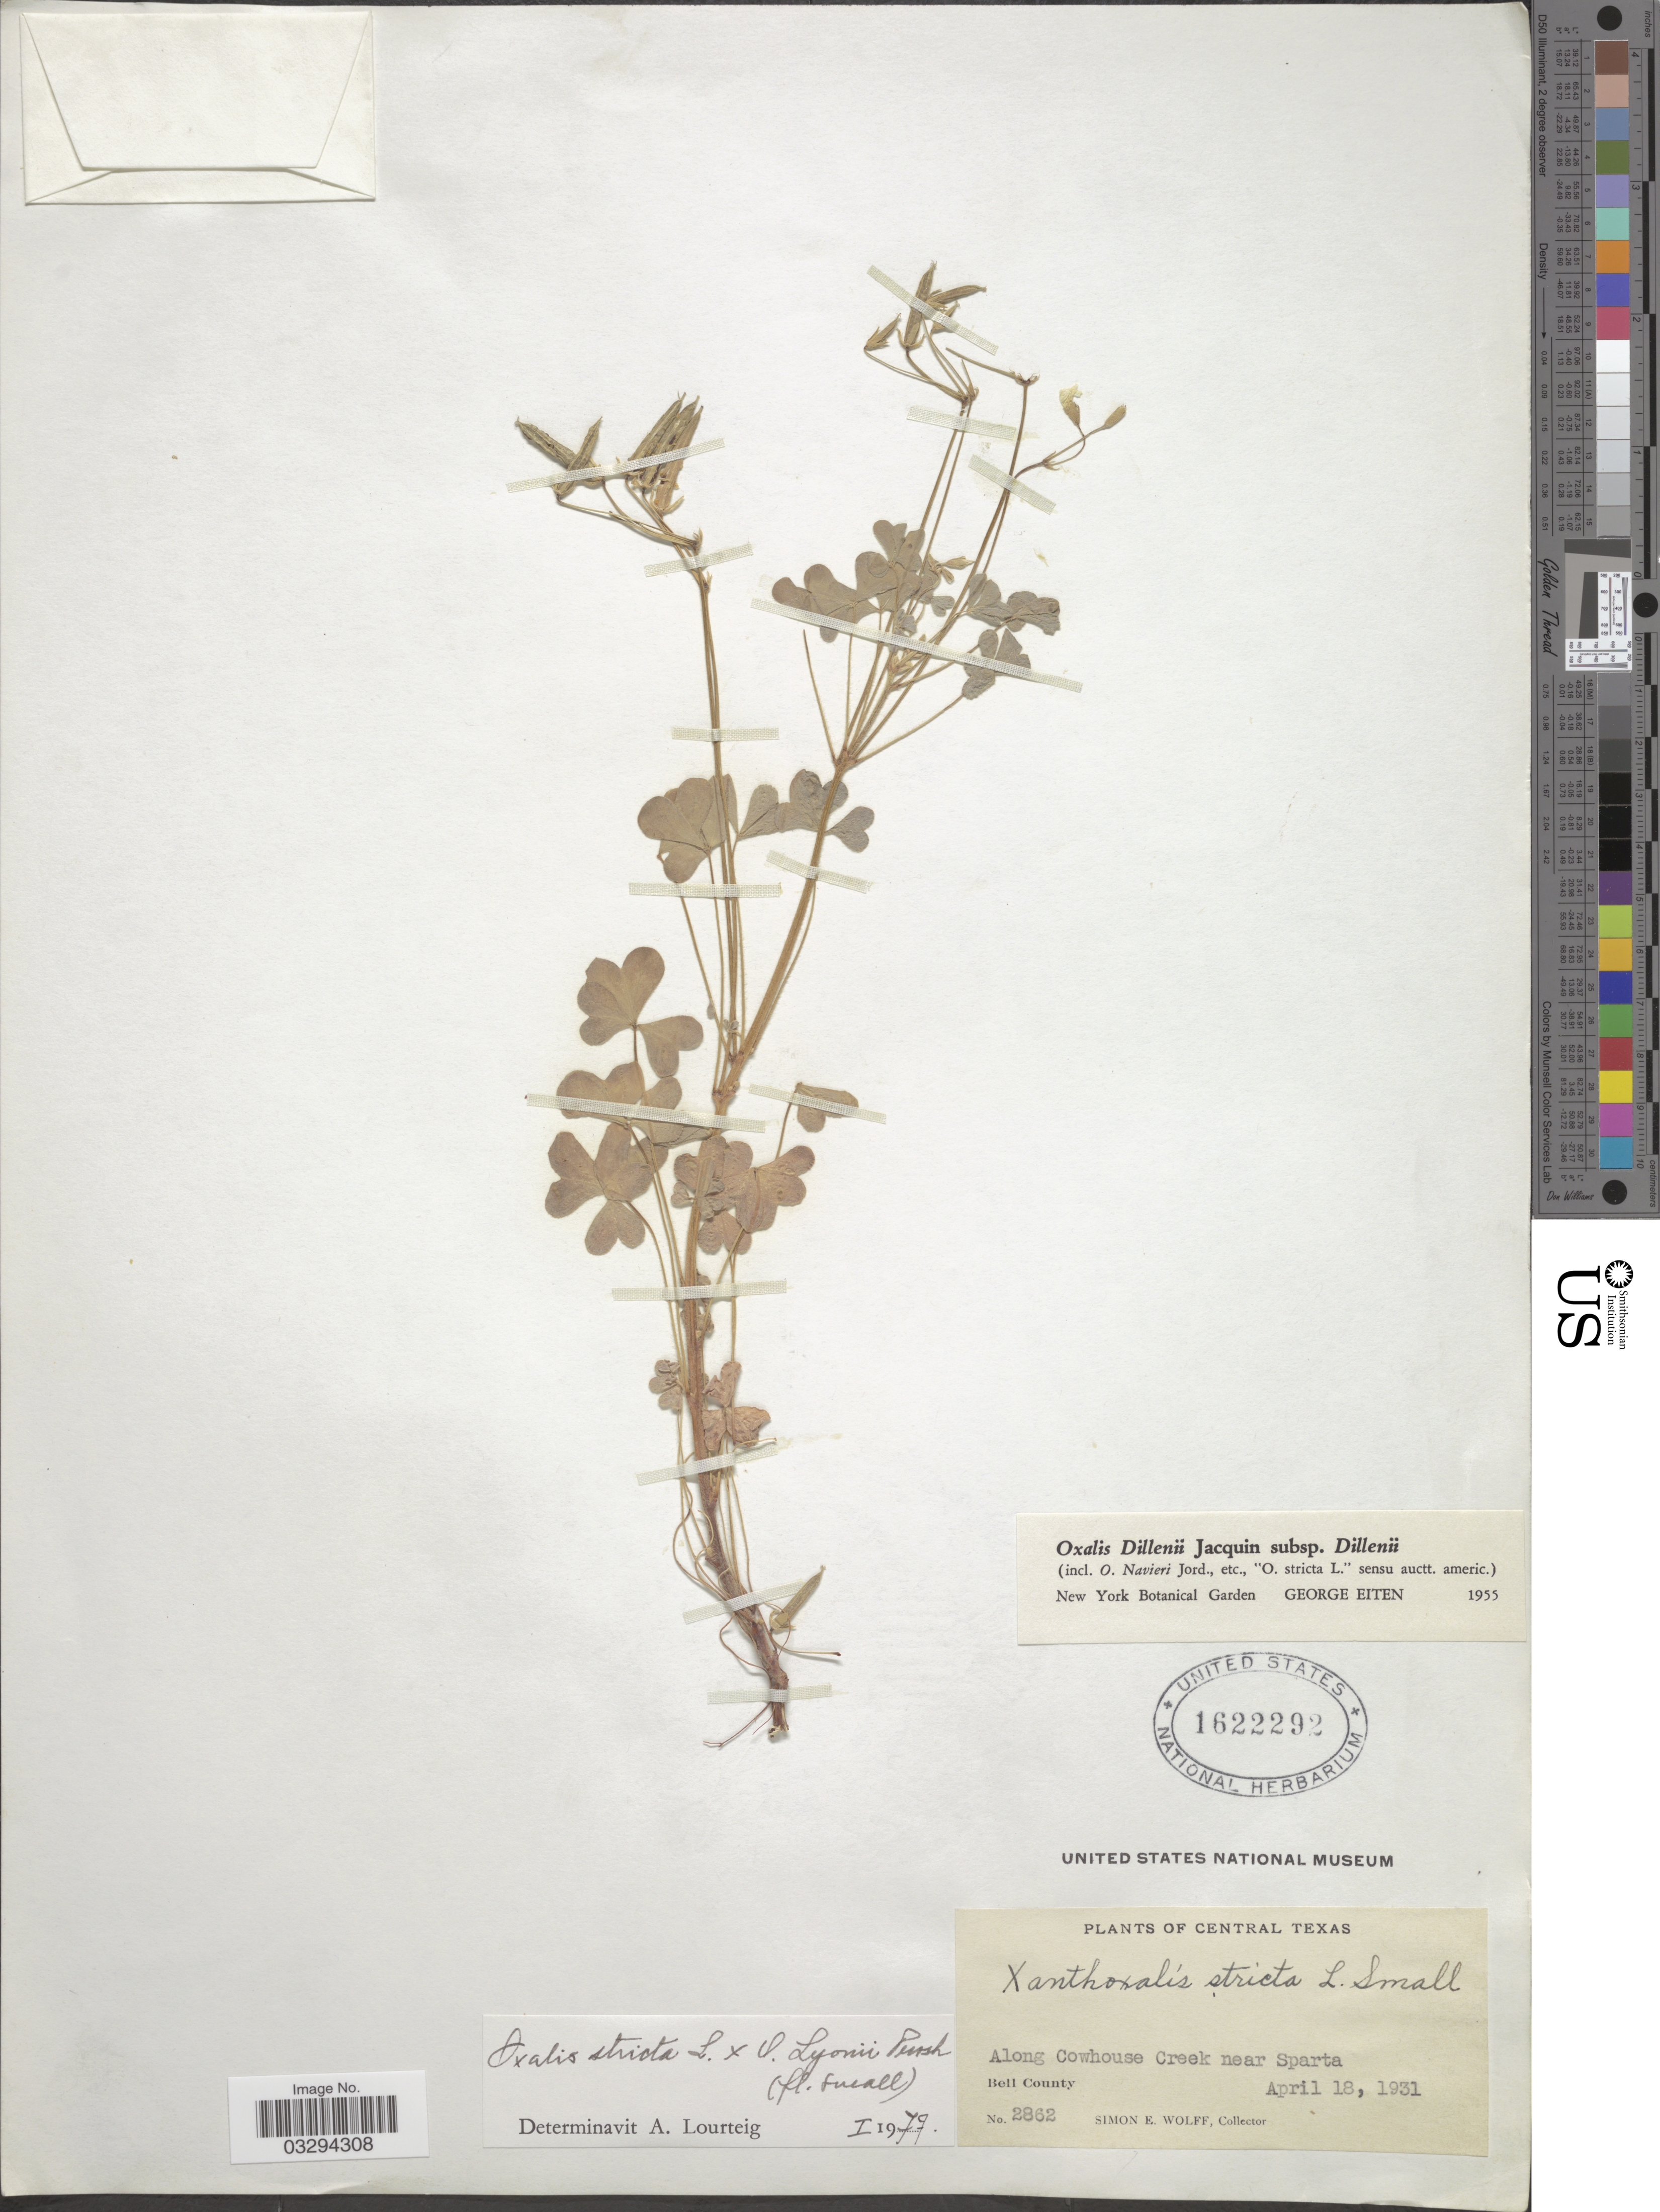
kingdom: Plantae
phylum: Tracheophyta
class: Magnoliopsida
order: Oxalidales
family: Oxalidaceae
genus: Oxalis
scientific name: Oxalis lyonii x O. stricta L.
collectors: S. E. Wolff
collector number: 2862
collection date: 1931-04-18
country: United States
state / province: Texas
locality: Central Texas. Along Cowhouse Creek near Sparta. Bell County.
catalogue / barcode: US 1622292